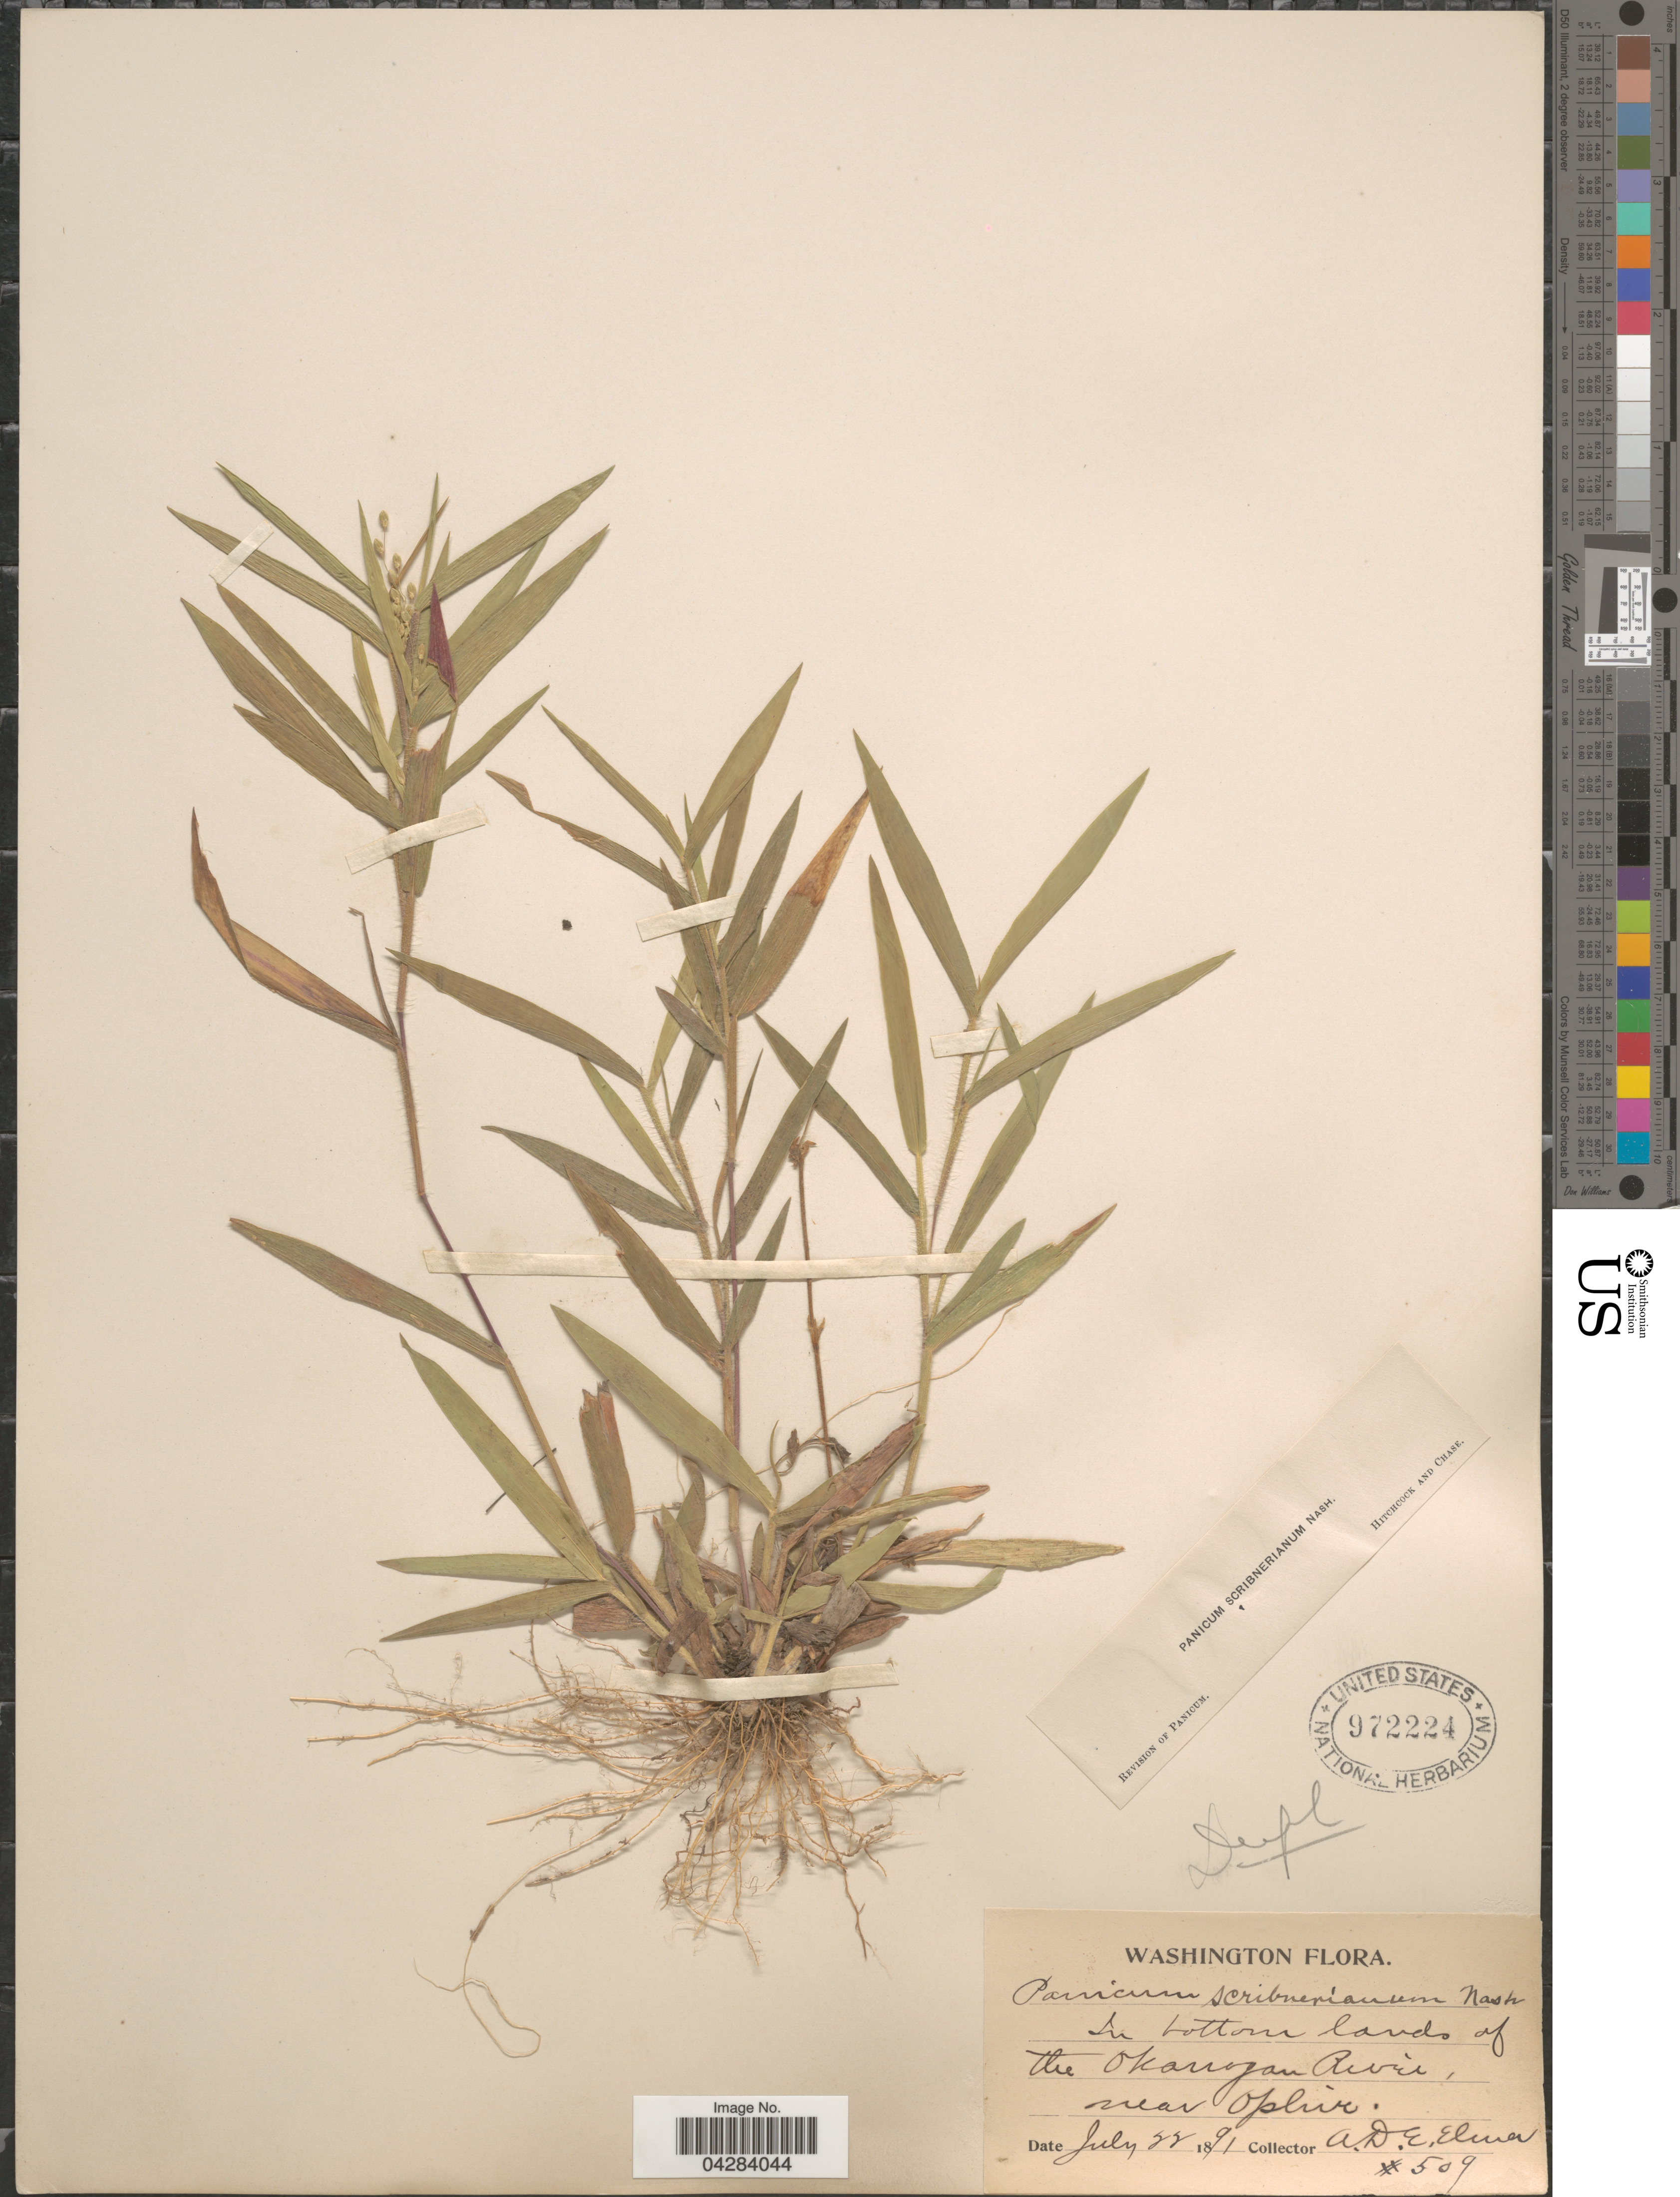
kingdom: Plantae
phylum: Tracheophyta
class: Liliopsida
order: Poales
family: Poaceae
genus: Dichanthelium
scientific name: Dichanthelium oligosanthes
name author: (Schult.) Gould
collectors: A. D. E. Elmer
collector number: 509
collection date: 1891-07-22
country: United States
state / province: Washington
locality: In bottom lands of the Okanogan River, near Ophir.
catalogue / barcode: US 972224